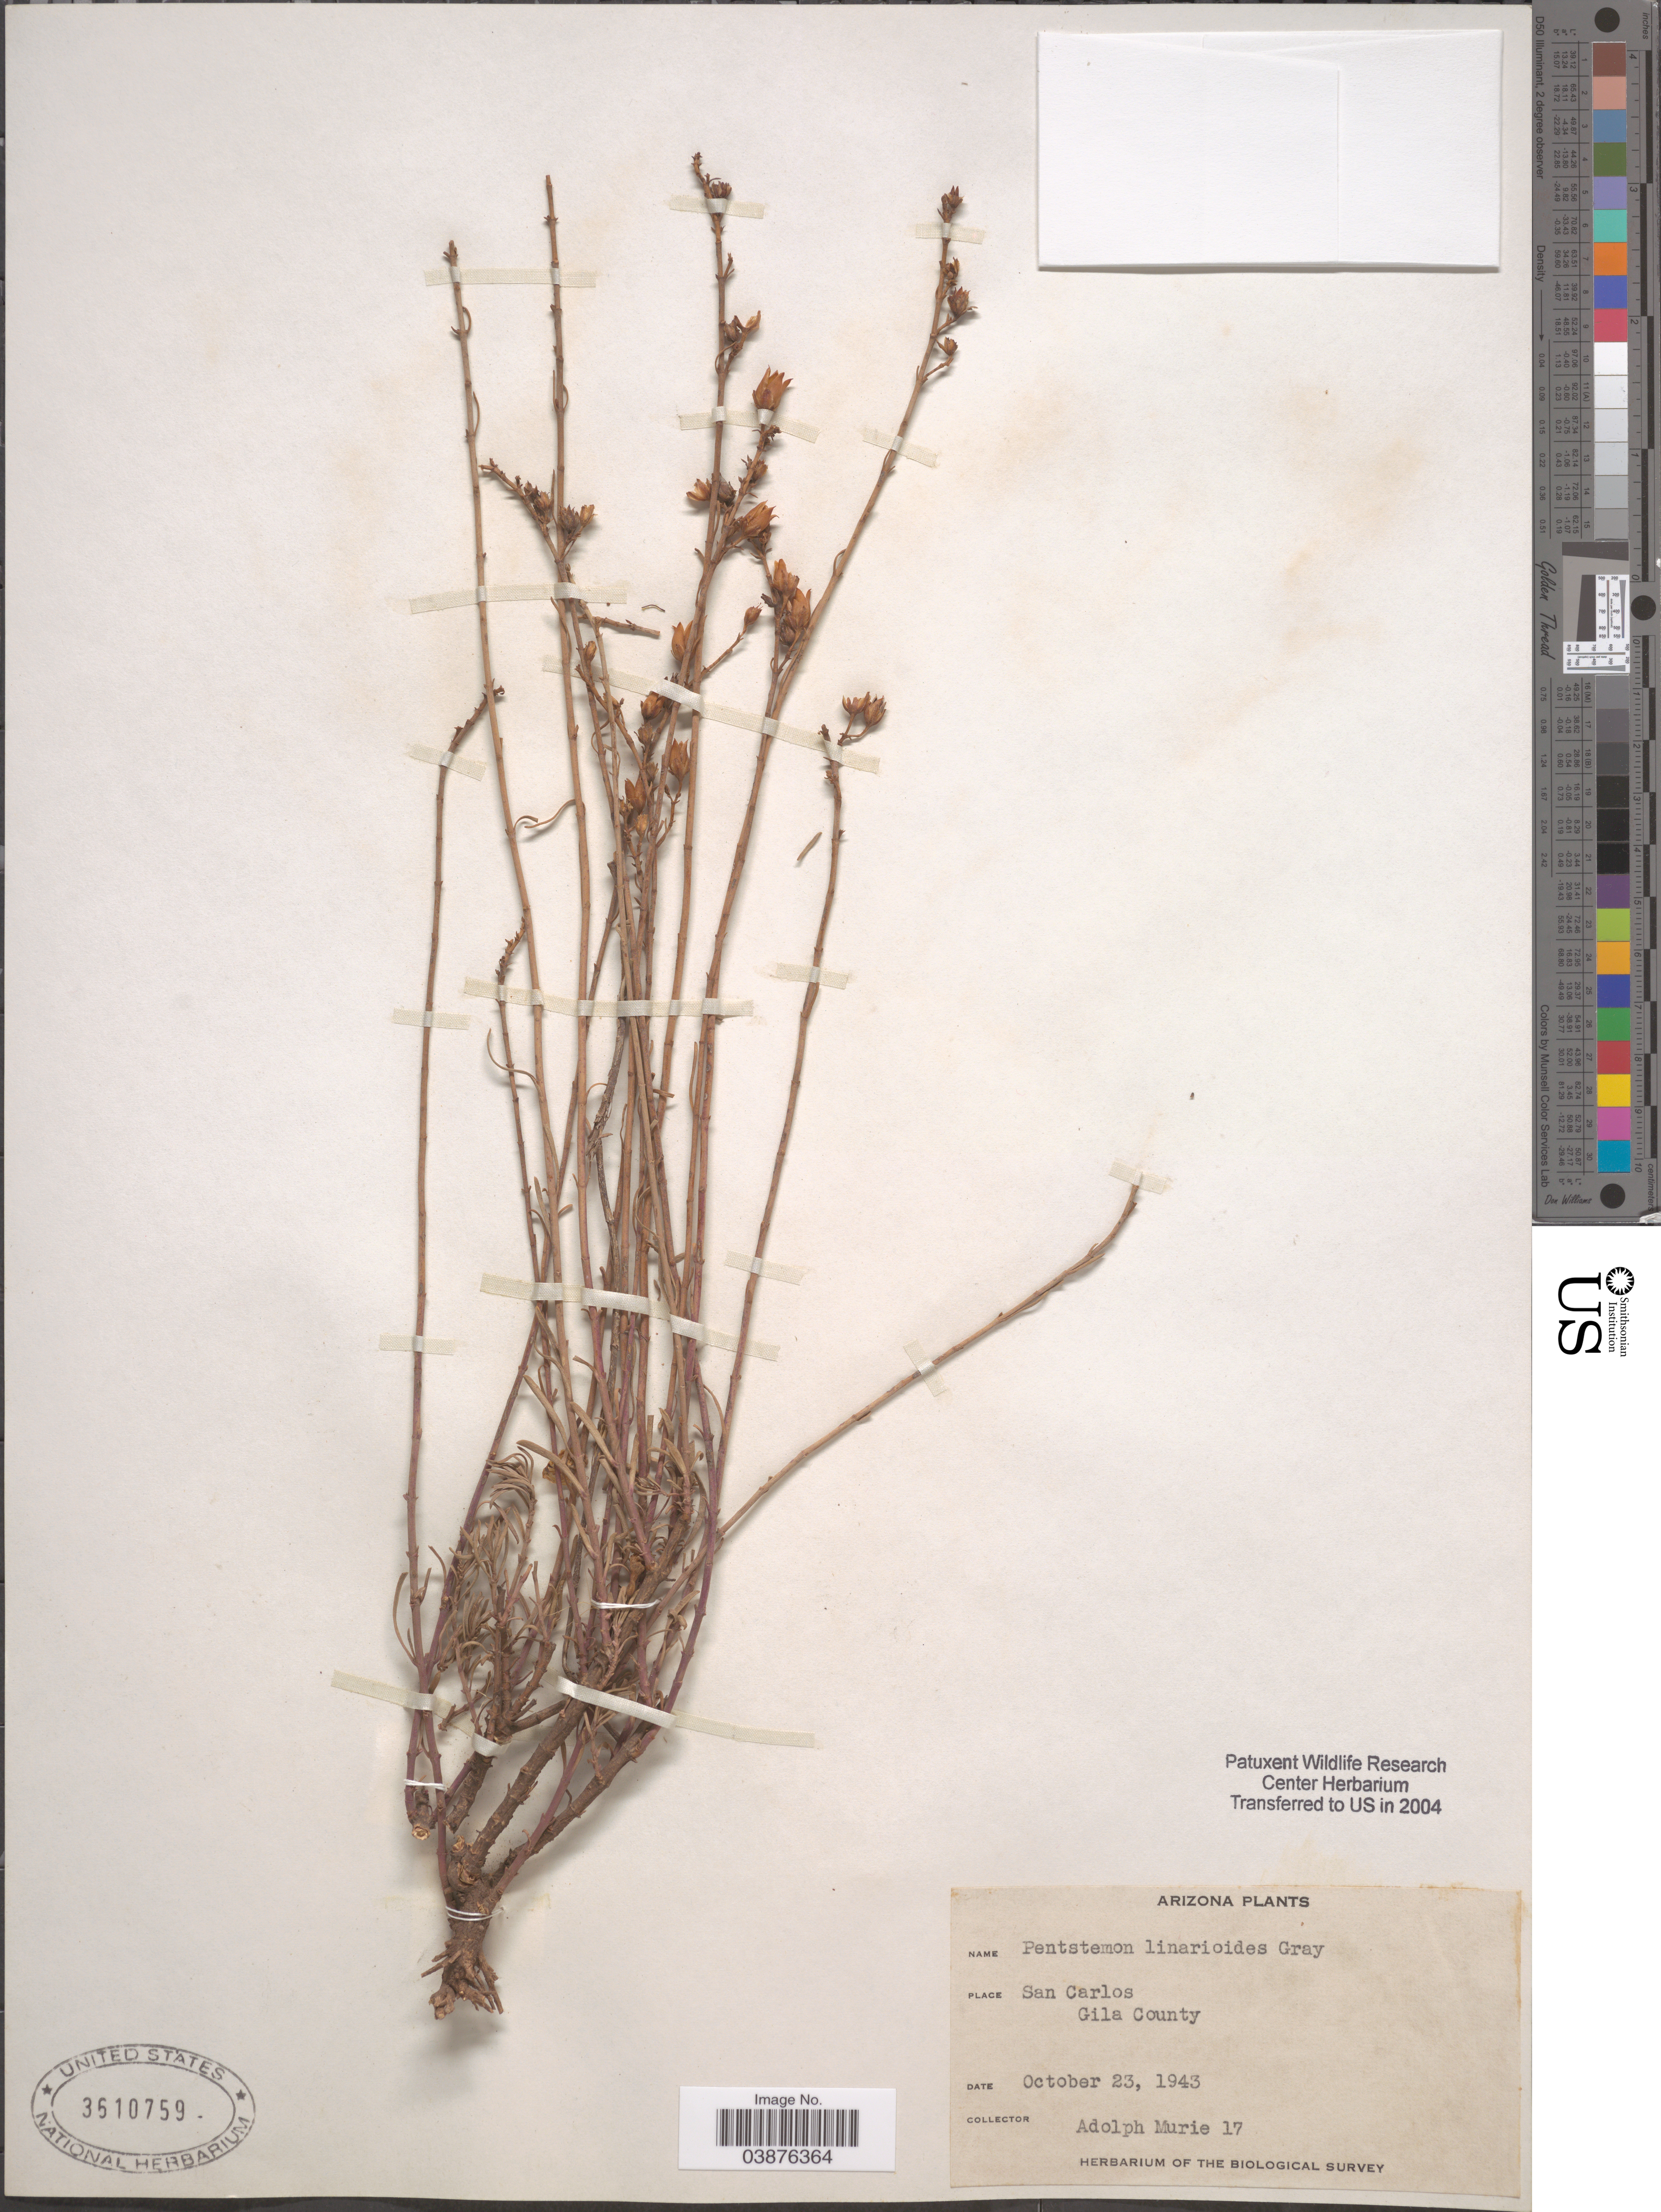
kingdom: Plantae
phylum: Tracheophyta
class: Magnoliopsida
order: Lamiales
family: Plantaginaceae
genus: Penstemon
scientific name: Penstemon linarioides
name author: A. Gray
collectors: A. Murie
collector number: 17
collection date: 1943-10-23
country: United States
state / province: Arizona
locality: San Carlos. Gila County.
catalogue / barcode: US 3610759